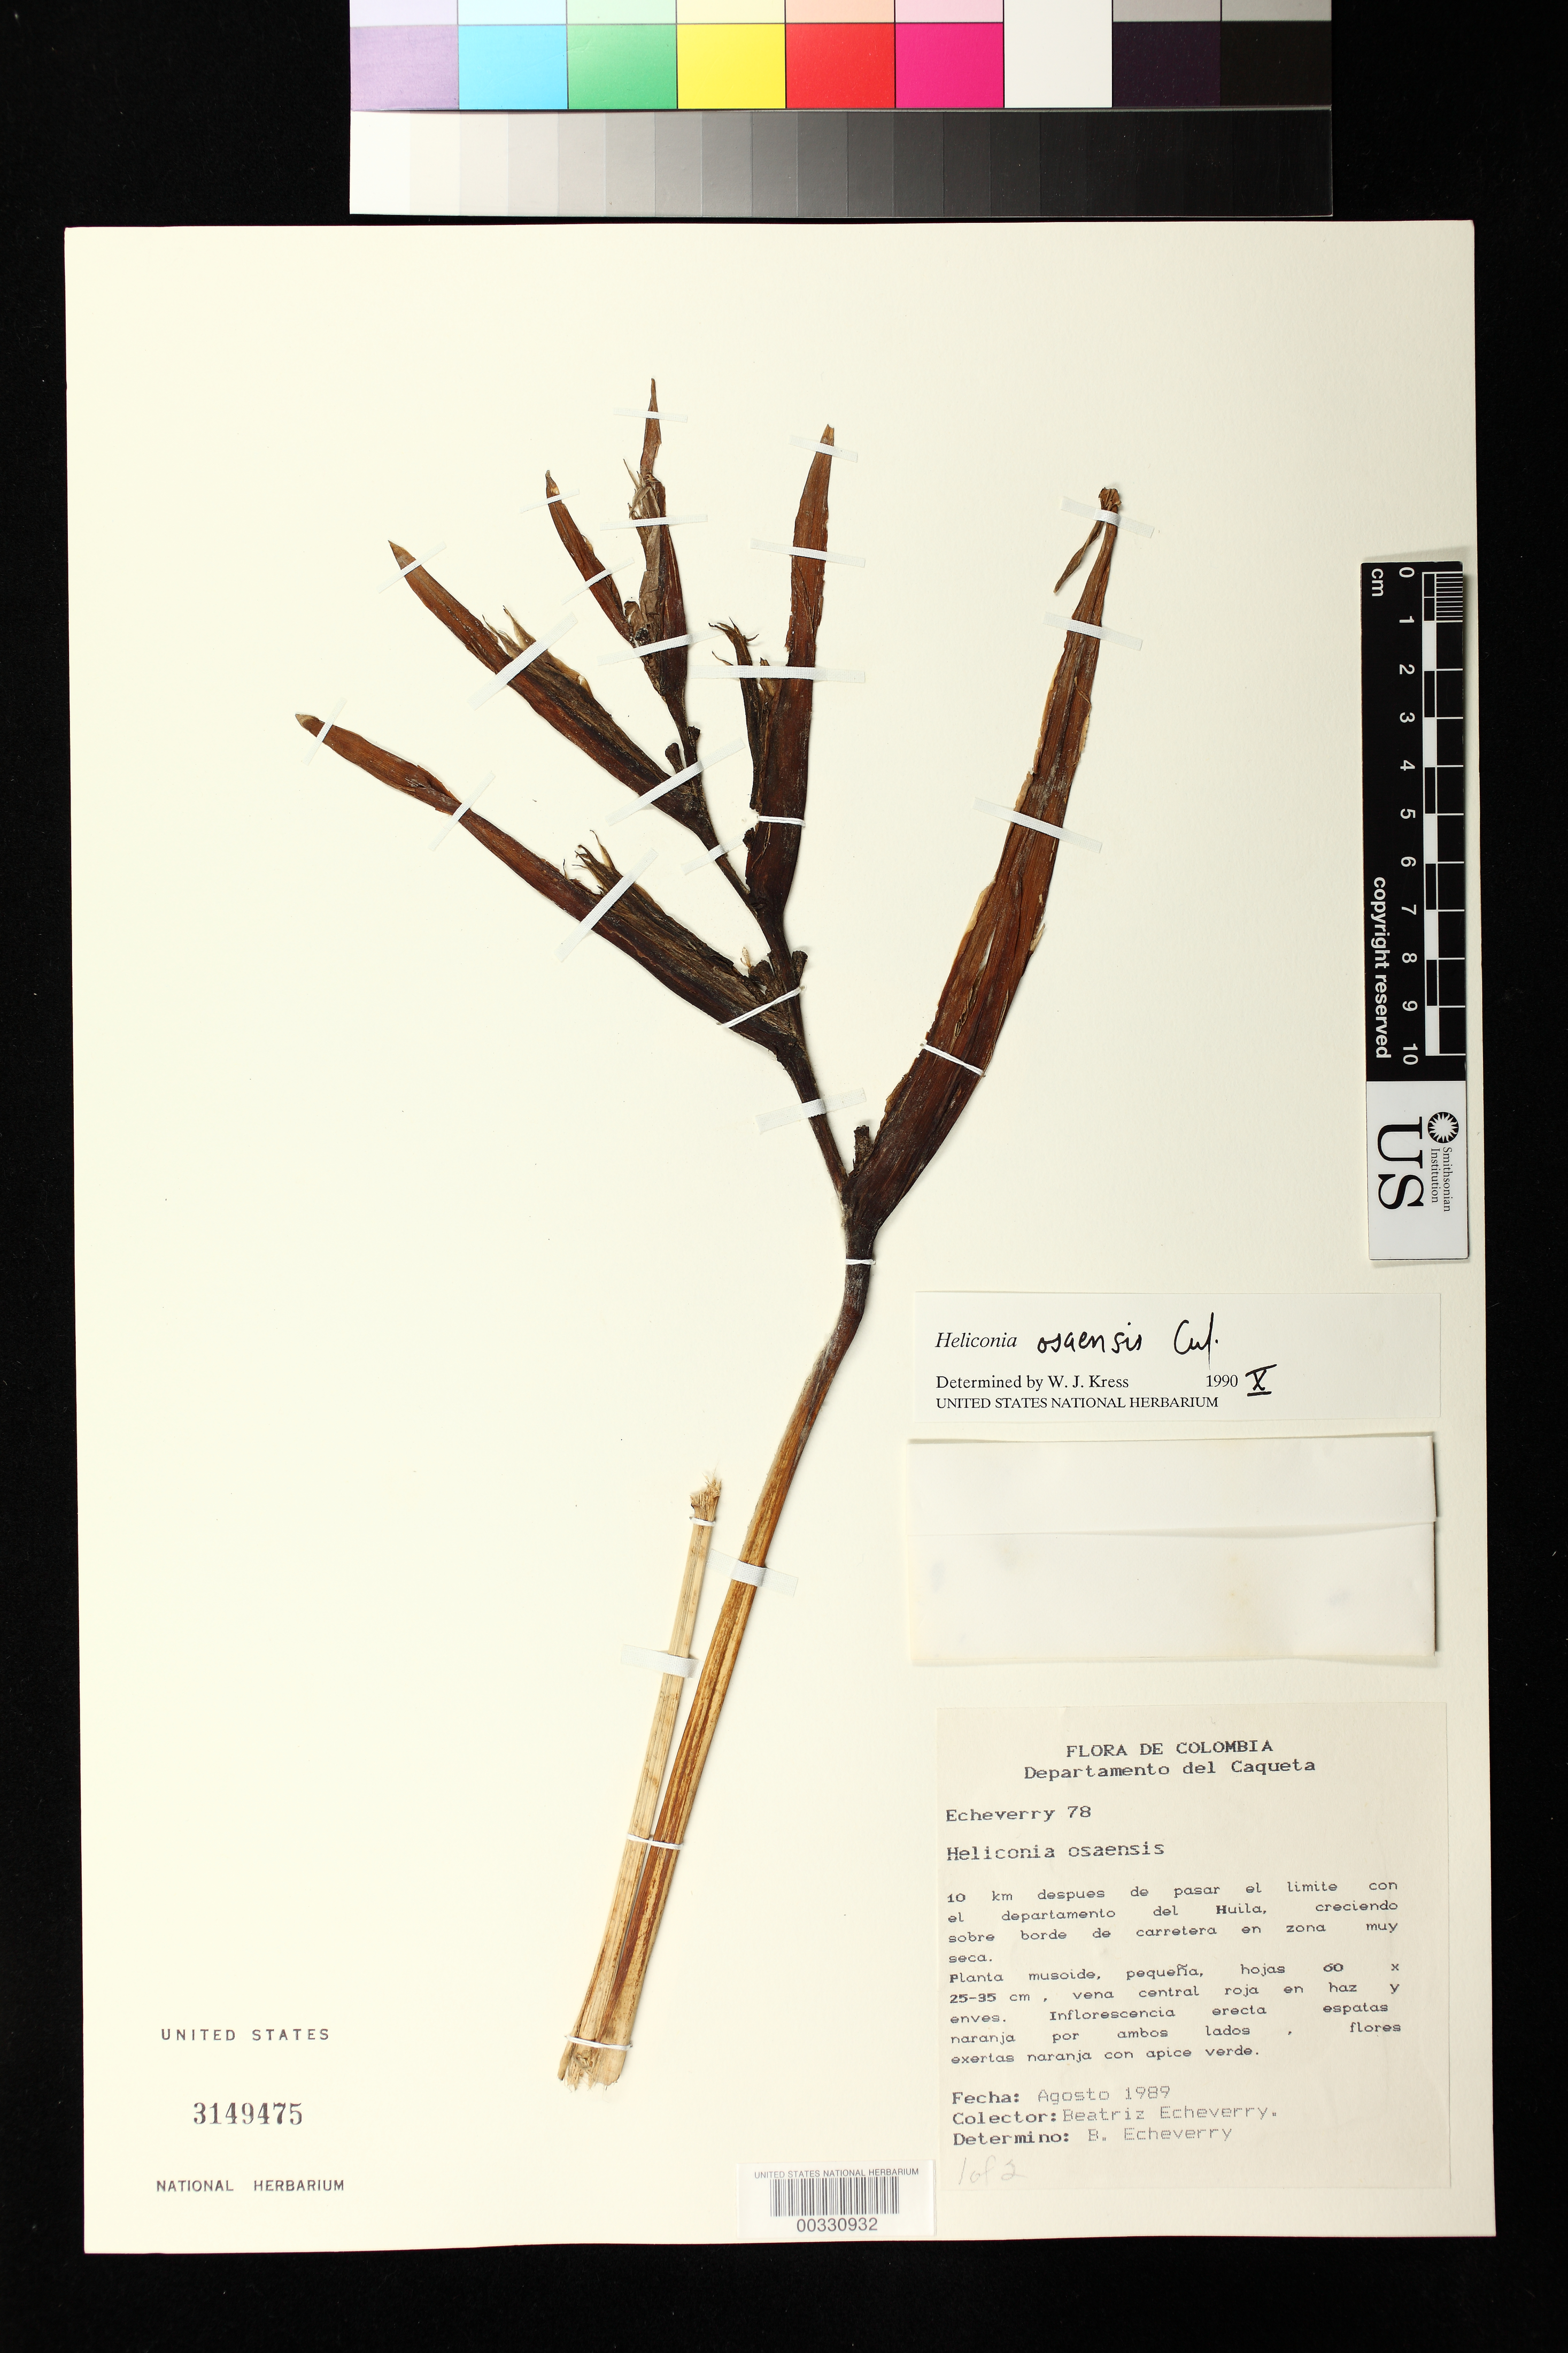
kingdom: Plantae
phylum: Tracheophyta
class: Liliopsida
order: Zingiberales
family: Heliconiaceae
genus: Heliconia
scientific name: Heliconia osaensis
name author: Cufod.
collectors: B. Echeverry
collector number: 78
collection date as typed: Aug 1989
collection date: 1989-08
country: Colombia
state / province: Caquetá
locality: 10 km beyond border of Department Huila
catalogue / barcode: US 3149475